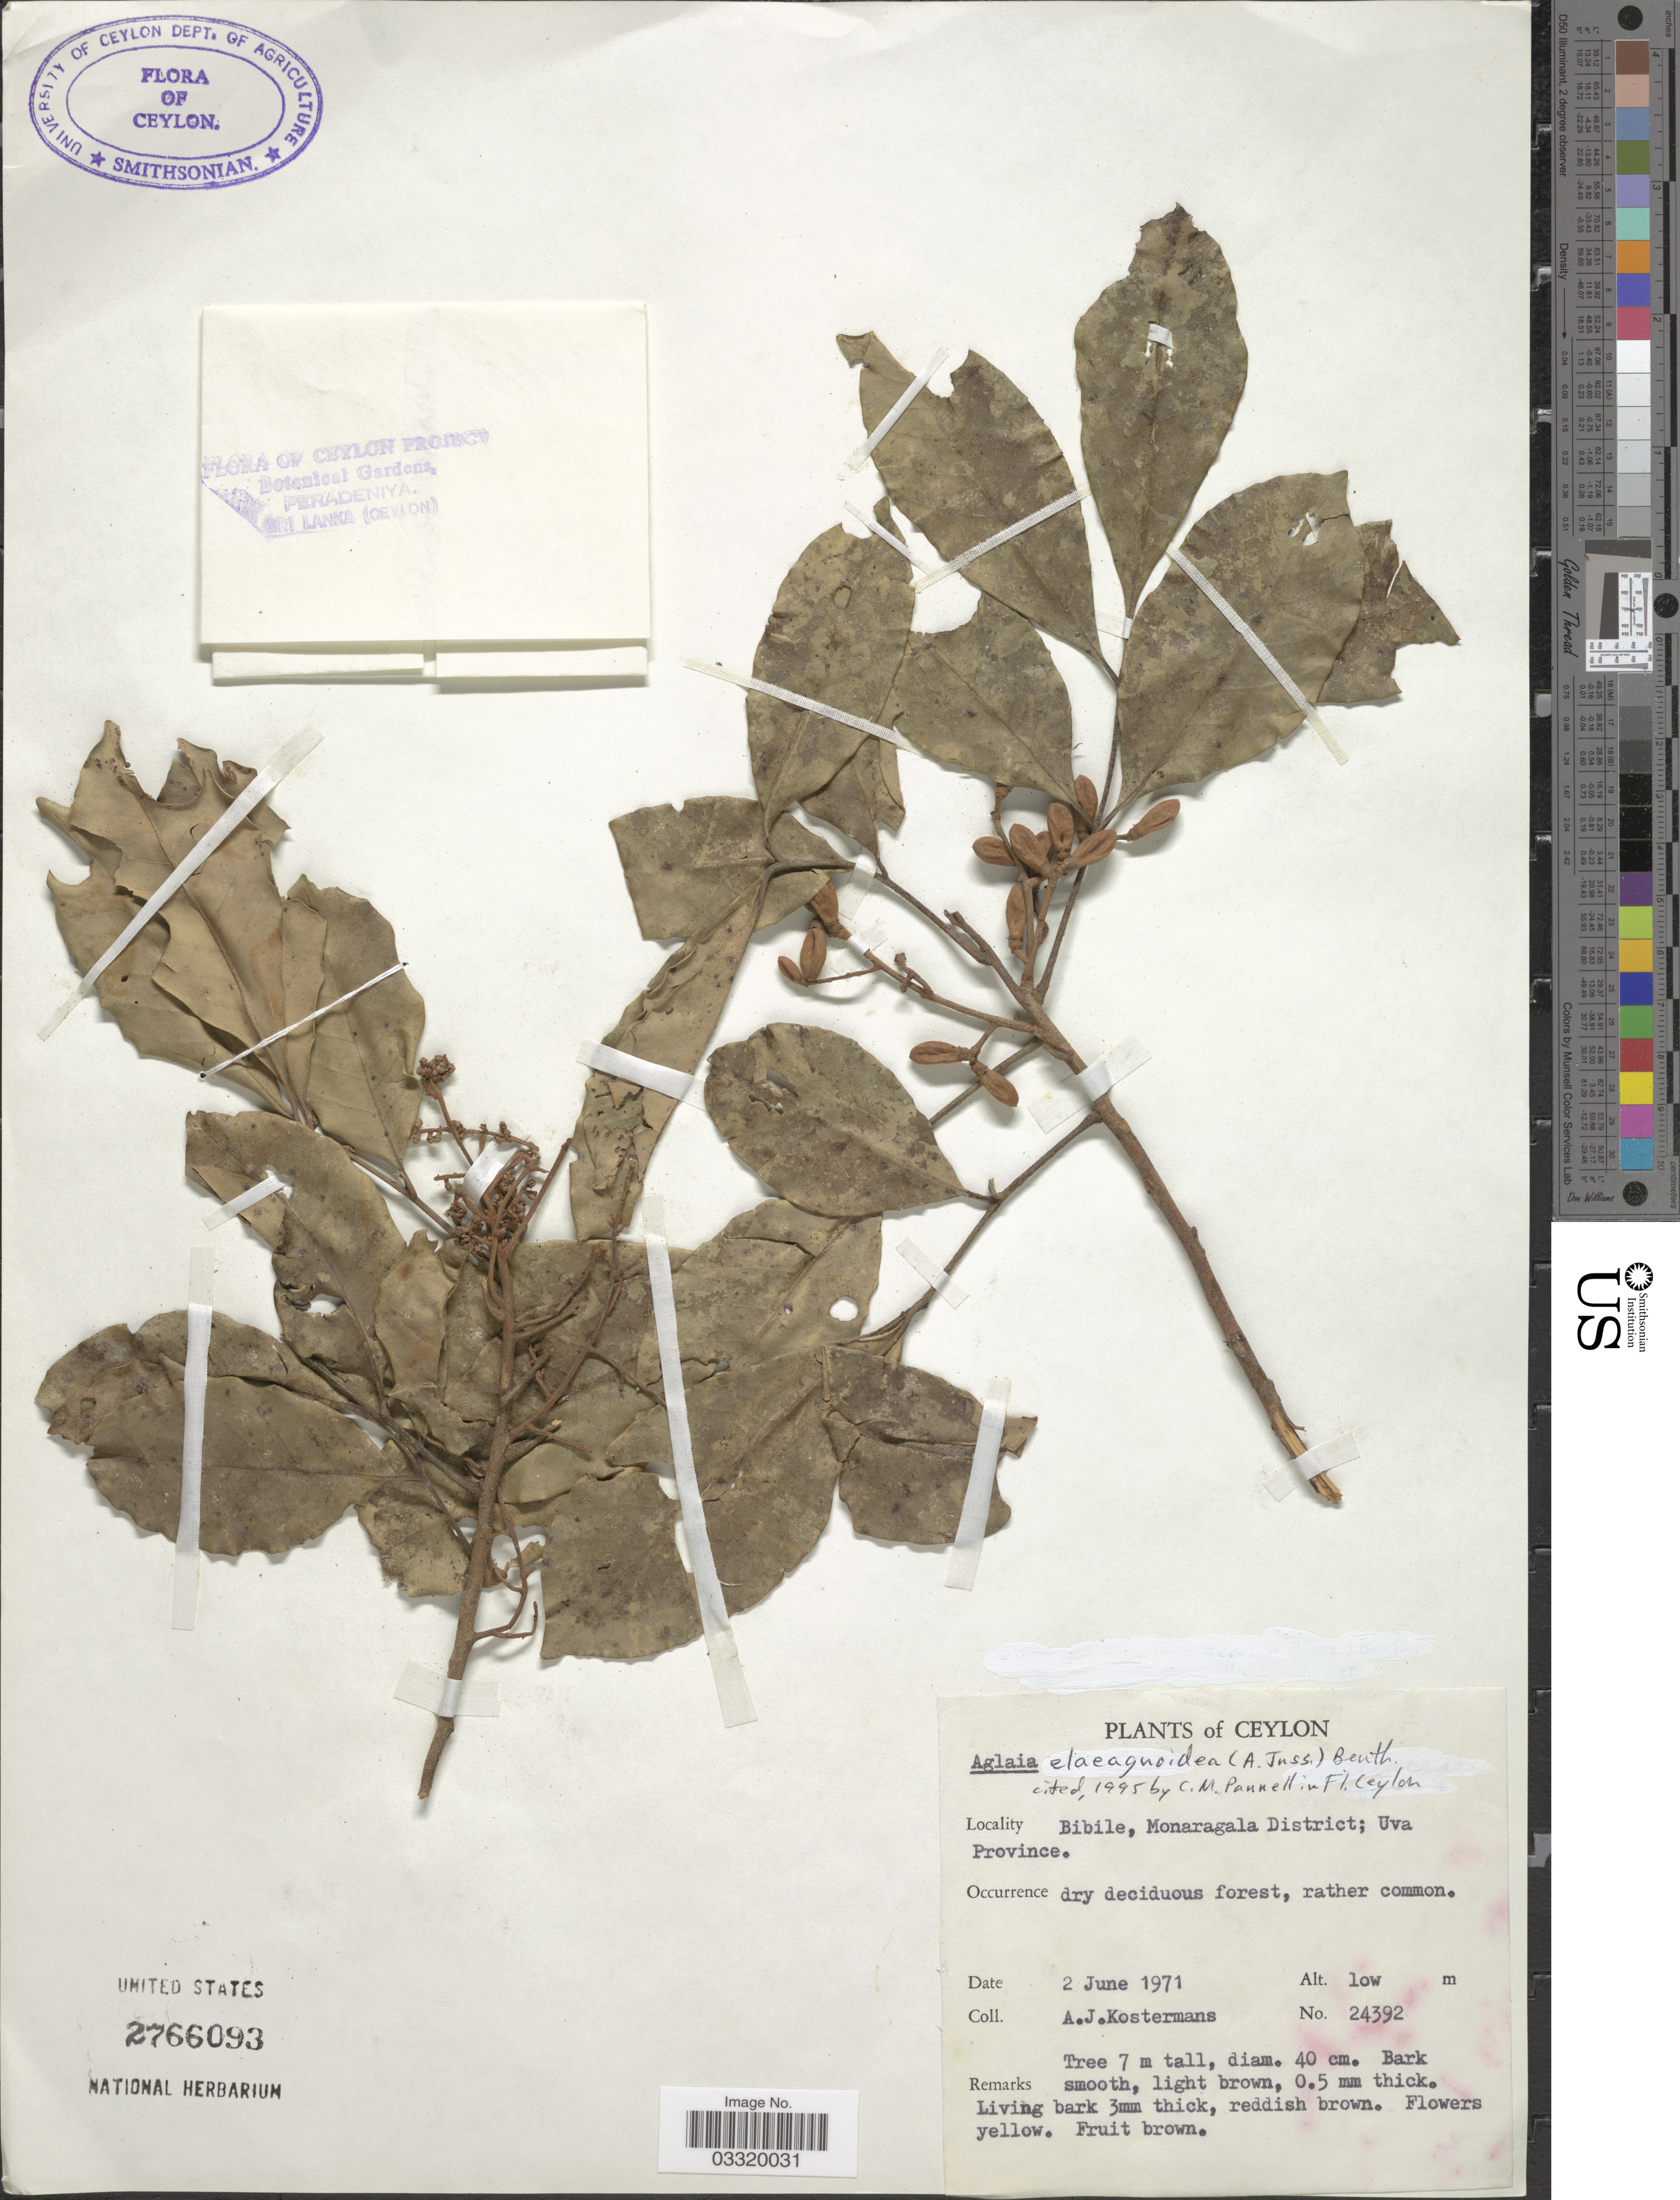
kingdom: Plantae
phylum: Tracheophyta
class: Magnoliopsida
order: Sapindales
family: Meliaceae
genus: Aglaia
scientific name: Aglaia elaeagnoidea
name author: (A. Juss.) Benth.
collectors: A. J. G. Kostermans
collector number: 24392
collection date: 1971-06-02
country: Sri Lanka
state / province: Uva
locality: Ceylon. Bibile, Monaragala District.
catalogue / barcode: US 2766093